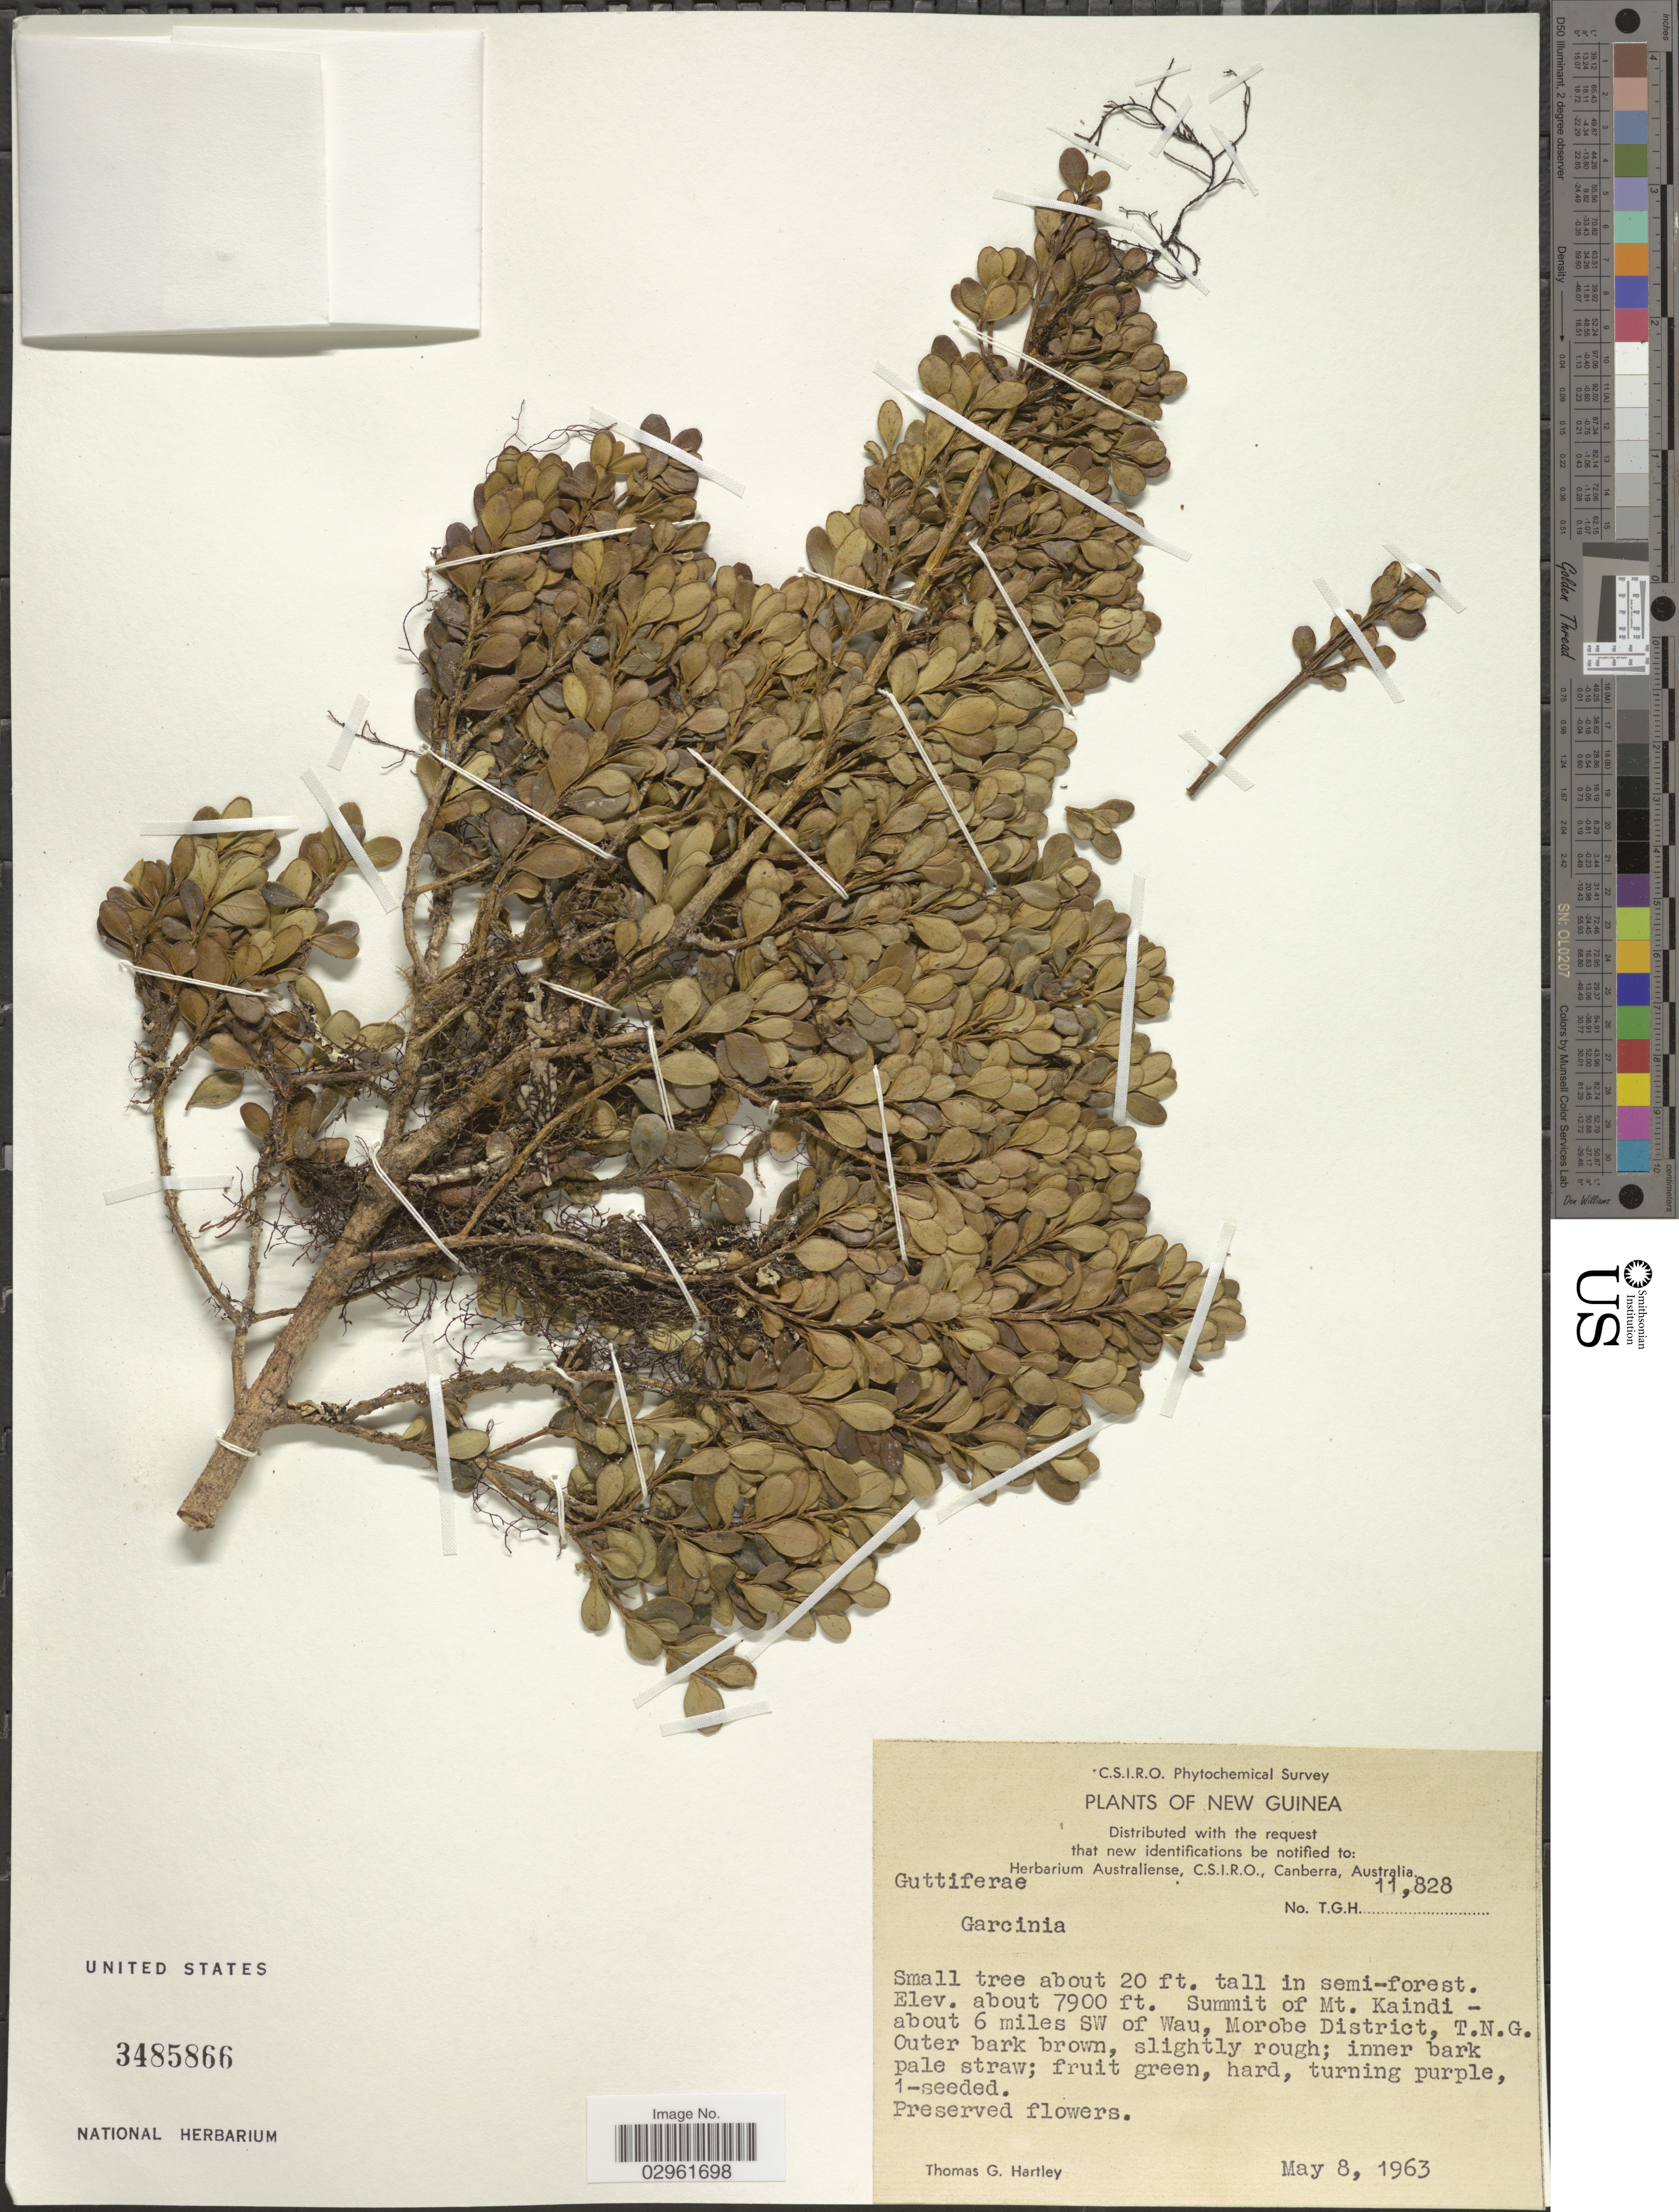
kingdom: Plantae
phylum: Tracheophyta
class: Magnoliopsida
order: Malpighiales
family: Clusiaceae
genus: Garcinia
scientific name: Garcinia sp.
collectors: T. G. Hartley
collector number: TGH11828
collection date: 1963-05-08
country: Papua New Guinea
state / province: Morobe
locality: New Guinea. Summit of Mt. Kaindi - about 6 miles SW of Wau, Morobe District, T.N.G.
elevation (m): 2408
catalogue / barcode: US 3485866